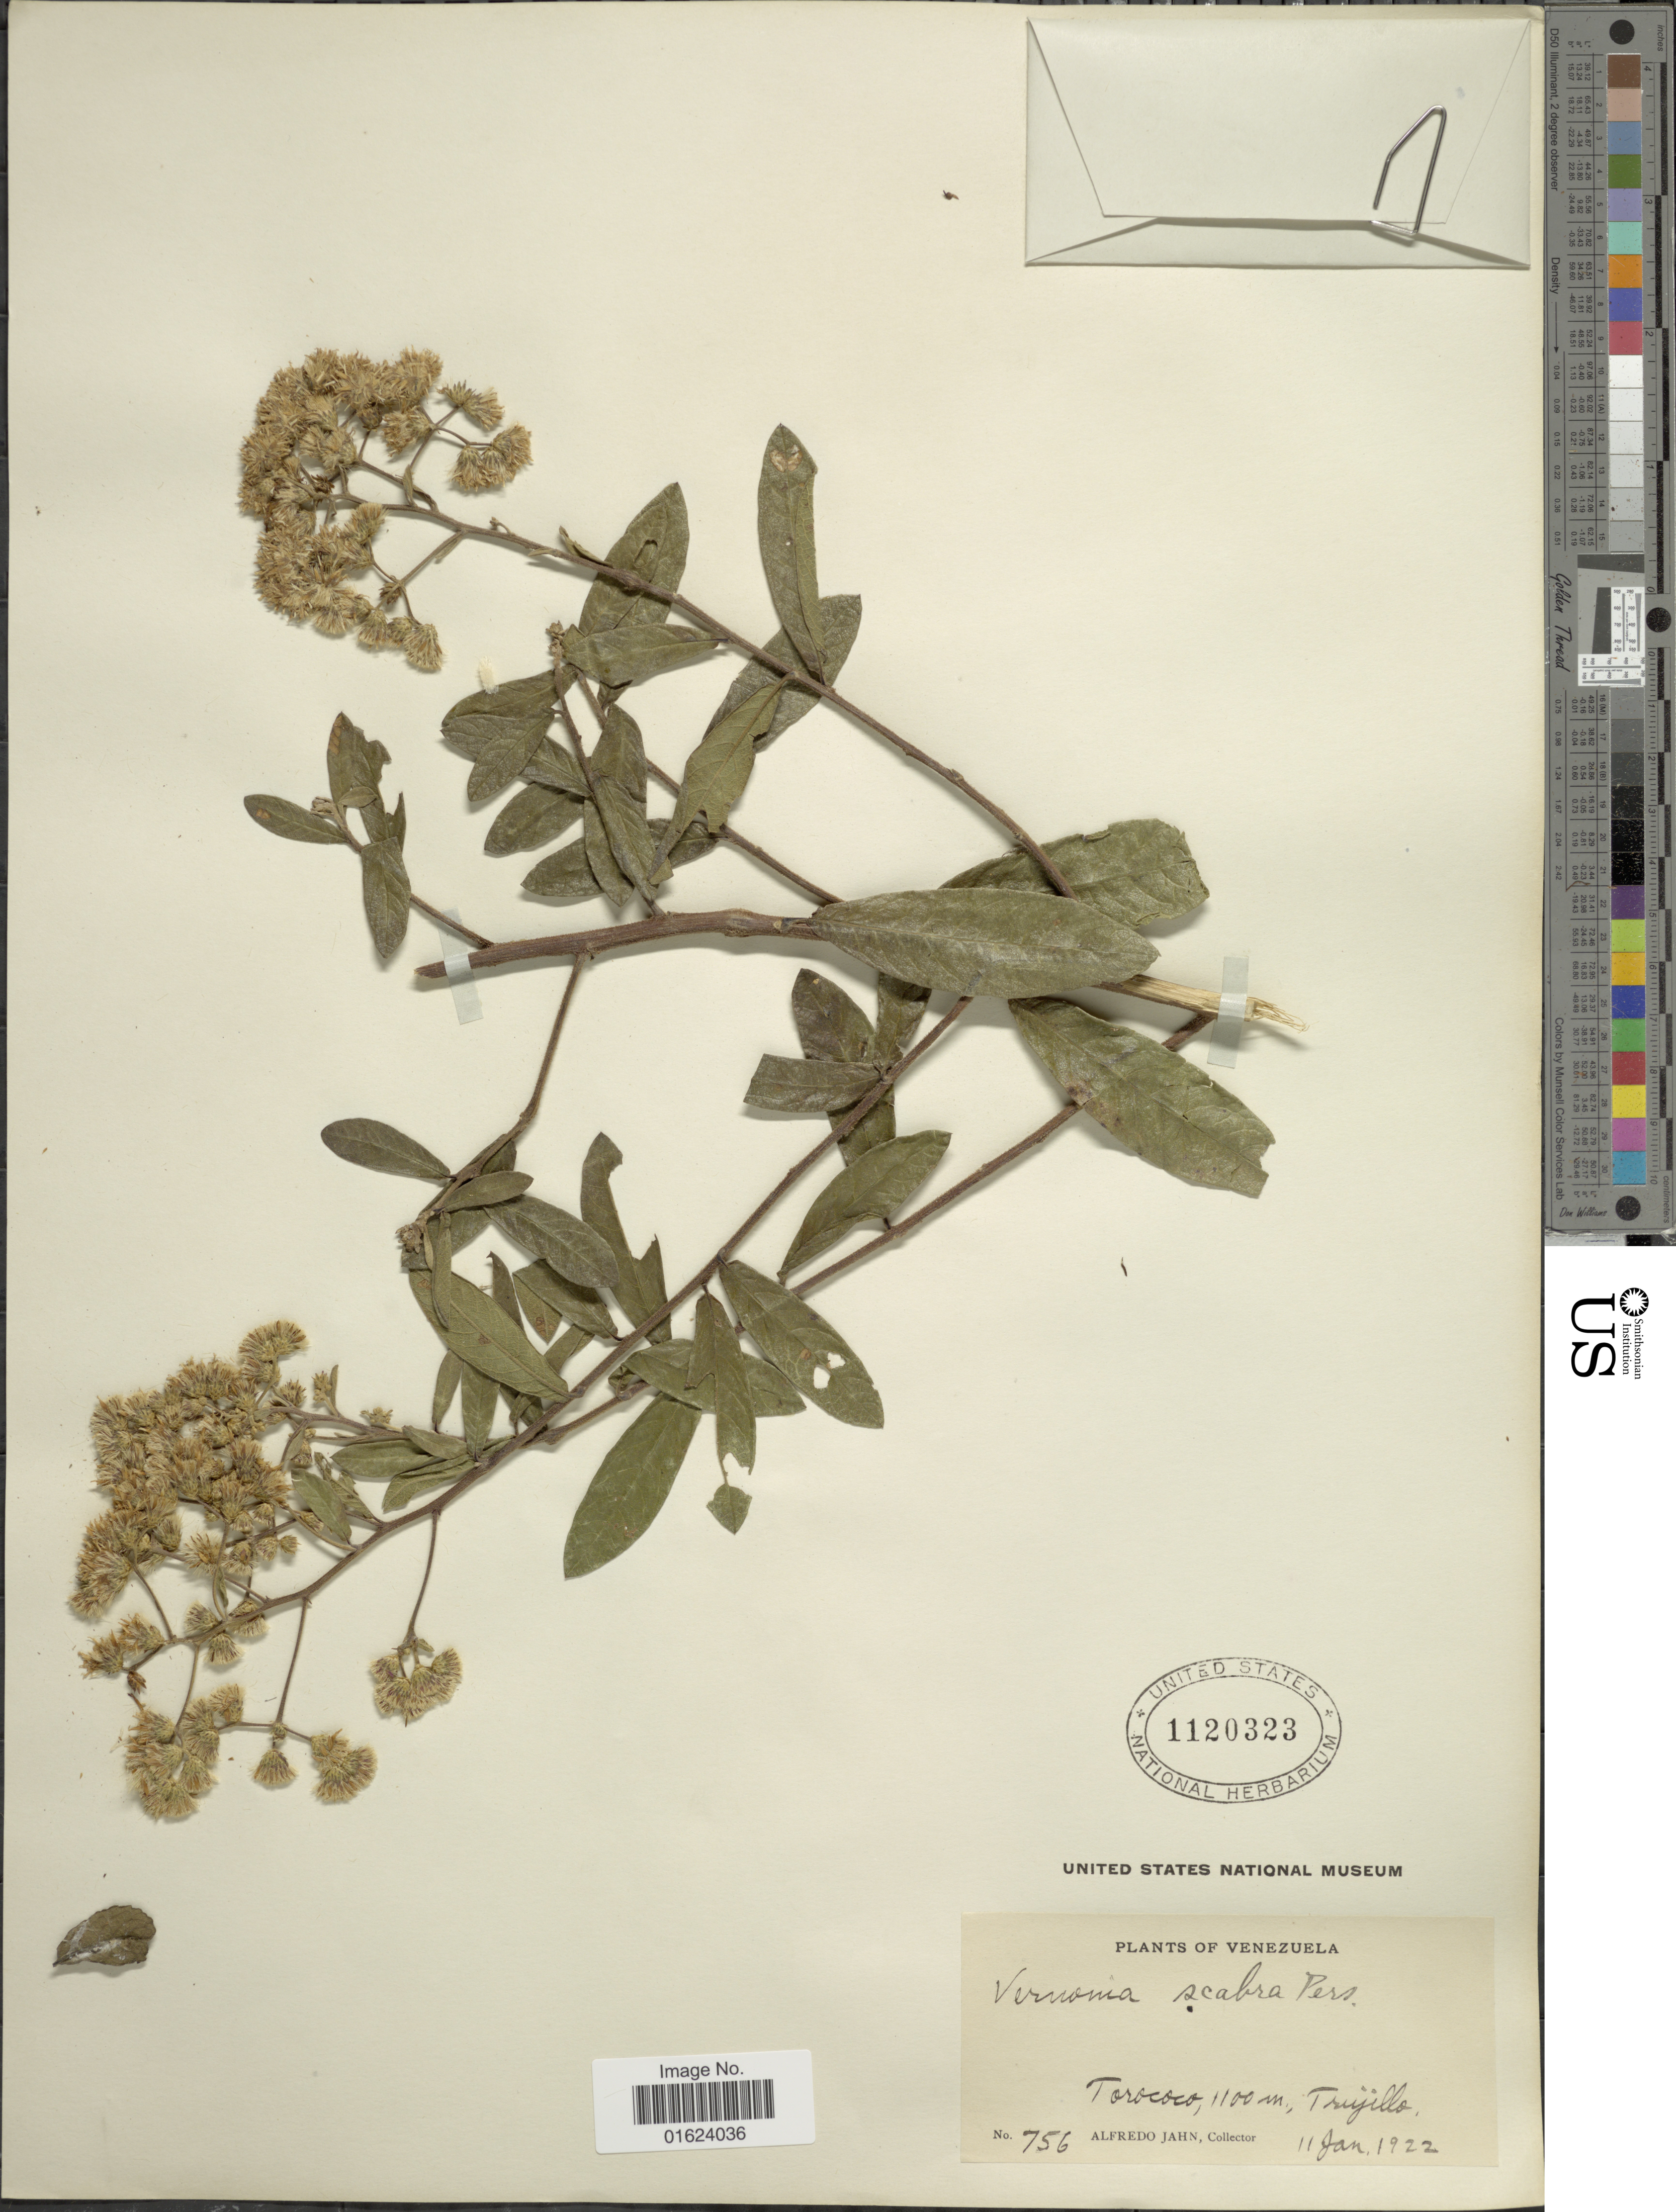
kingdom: Plantae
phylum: Tracheophyta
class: Magnoliopsida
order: Asterales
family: Asteraceae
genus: Vernonia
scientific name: Vernonia brasiliana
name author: (L.) Druce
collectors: A. Jahn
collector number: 756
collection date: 1922-01-11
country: Venezuela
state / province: Trujillo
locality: Torococo, Trujillo.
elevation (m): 1100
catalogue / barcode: US 1120323